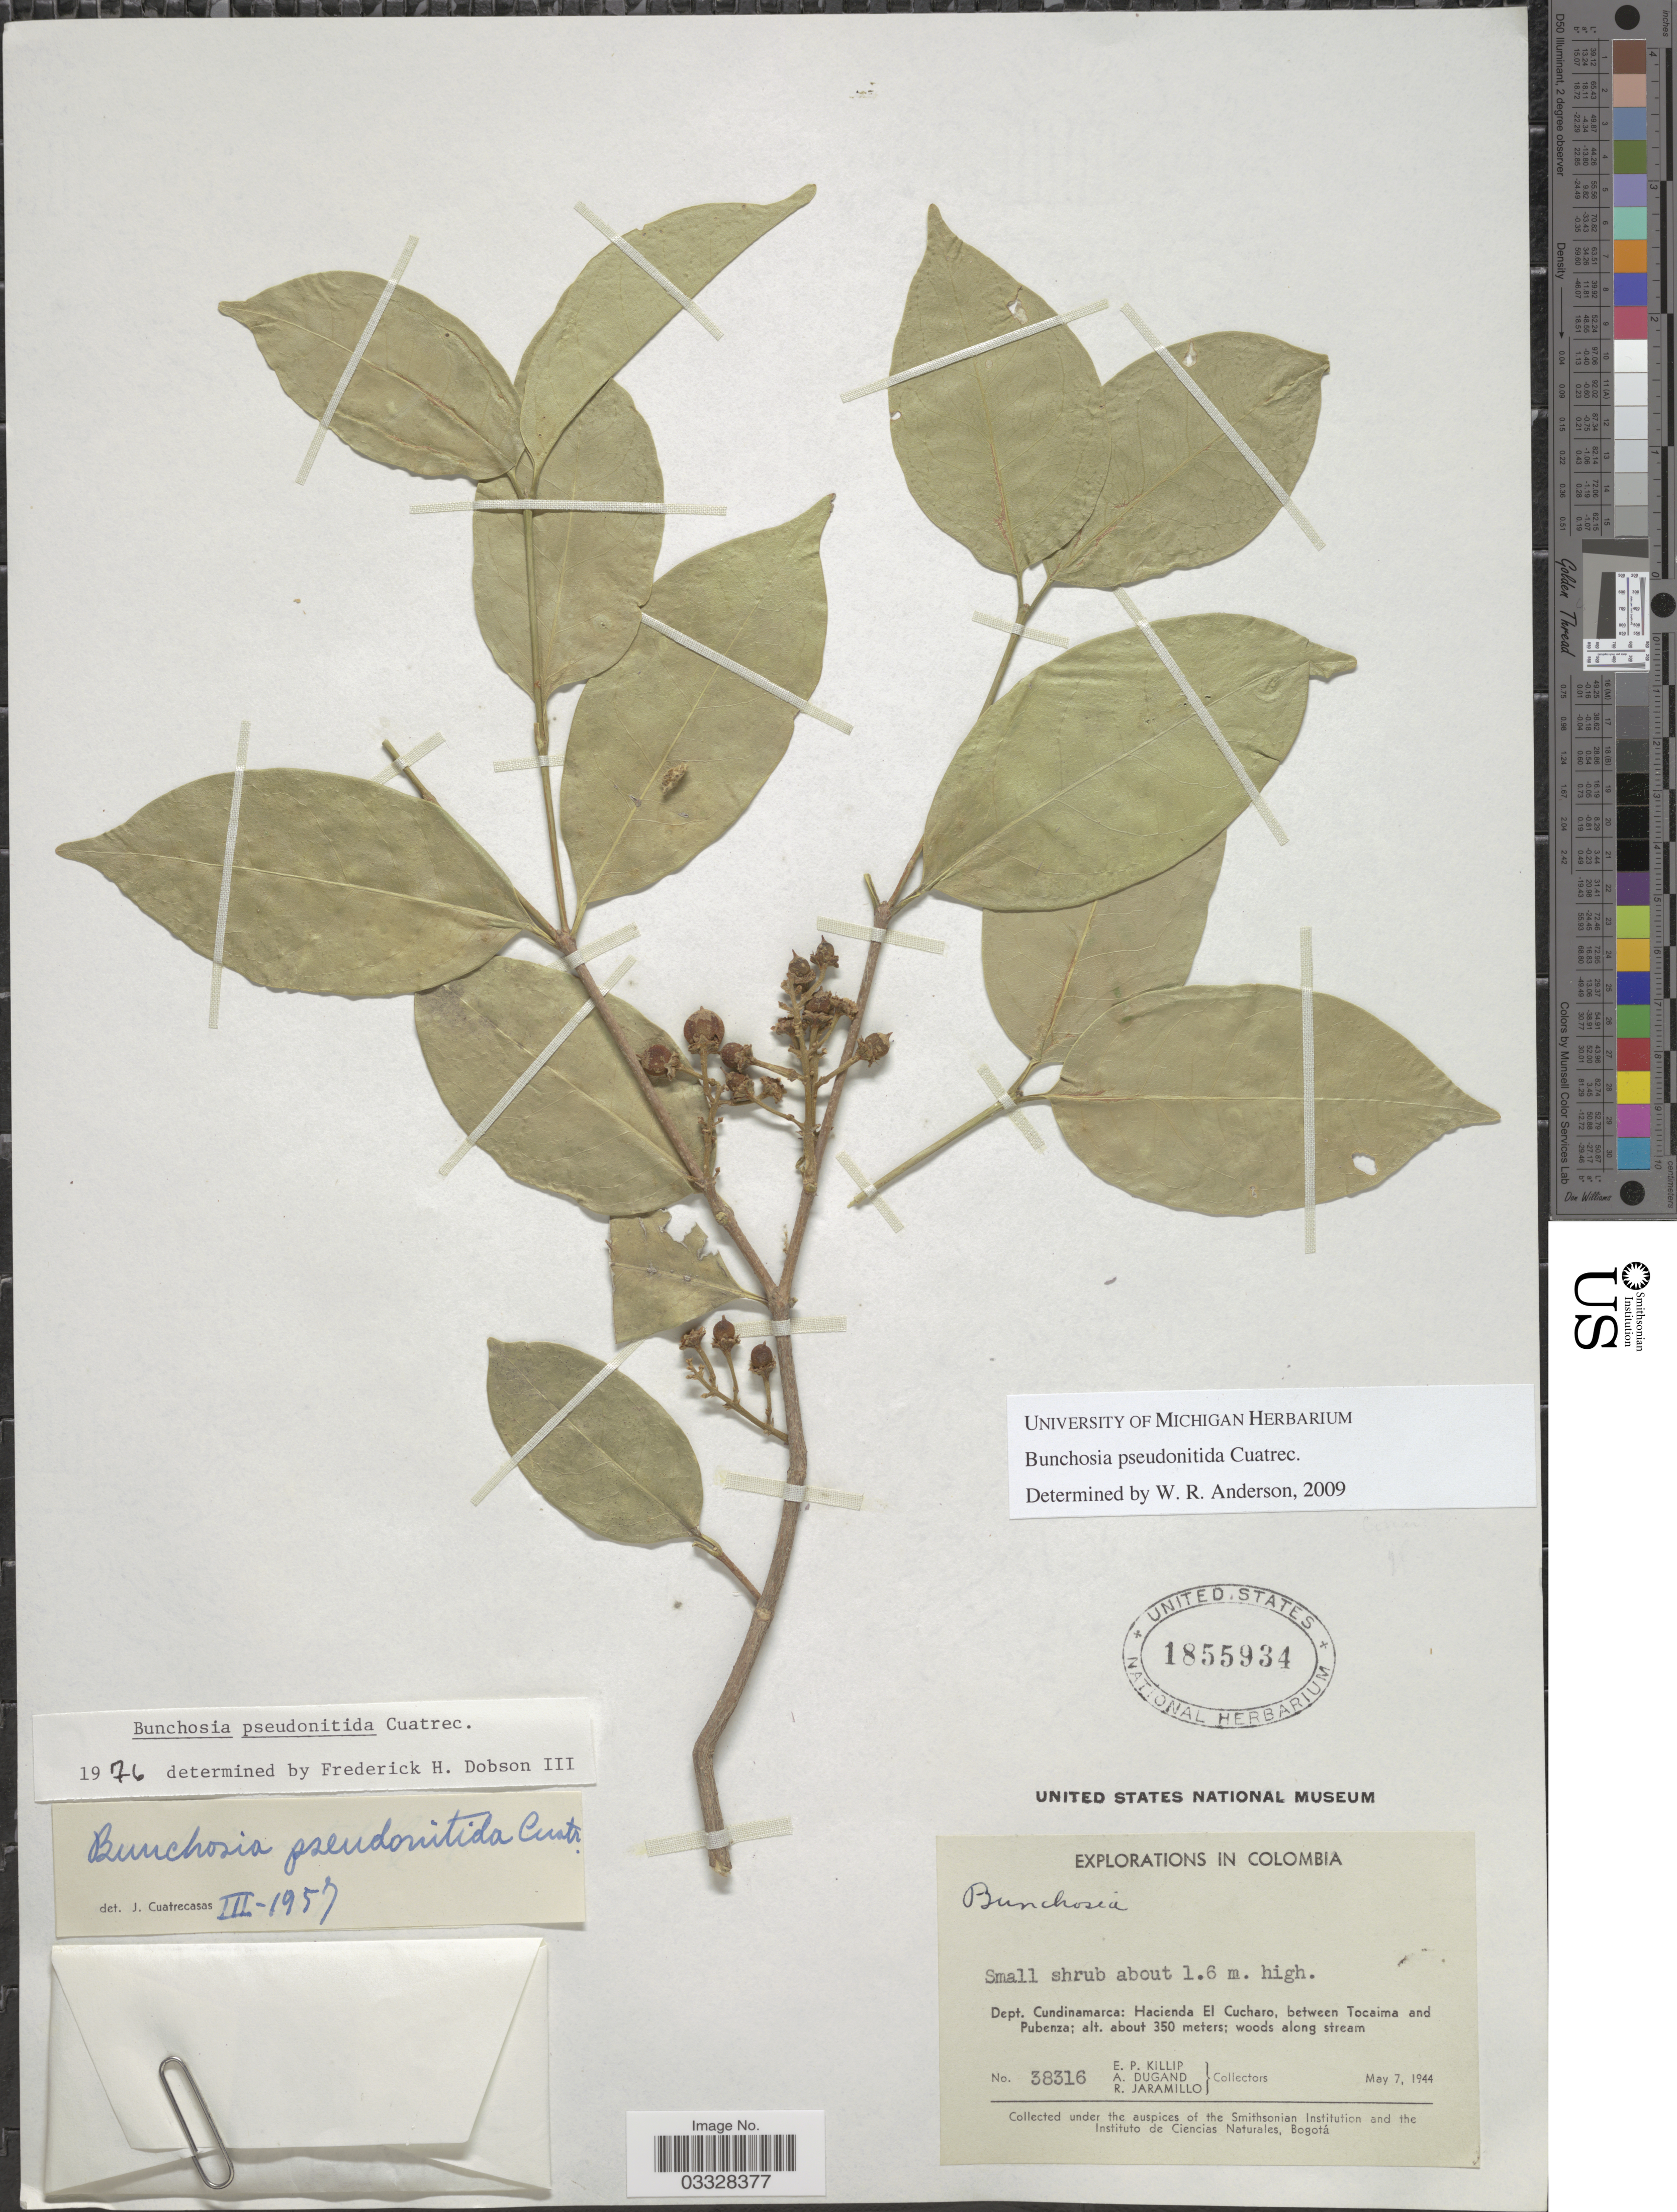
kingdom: Plantae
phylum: Tracheophyta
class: Magnoliopsida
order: Malpighiales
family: Malpighiaceae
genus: Bunchosia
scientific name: Bunchosia pseudonitida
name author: Cuatrec.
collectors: E. P. Killip, A. Dugand & R. Jaramillo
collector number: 38316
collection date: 1944-05-07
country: Colombia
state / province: Cundinamarca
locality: Dept. Cundinamarca: Hacienda El Cucharo, between Tocaima and Pubenza.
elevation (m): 350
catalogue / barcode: US 1855934